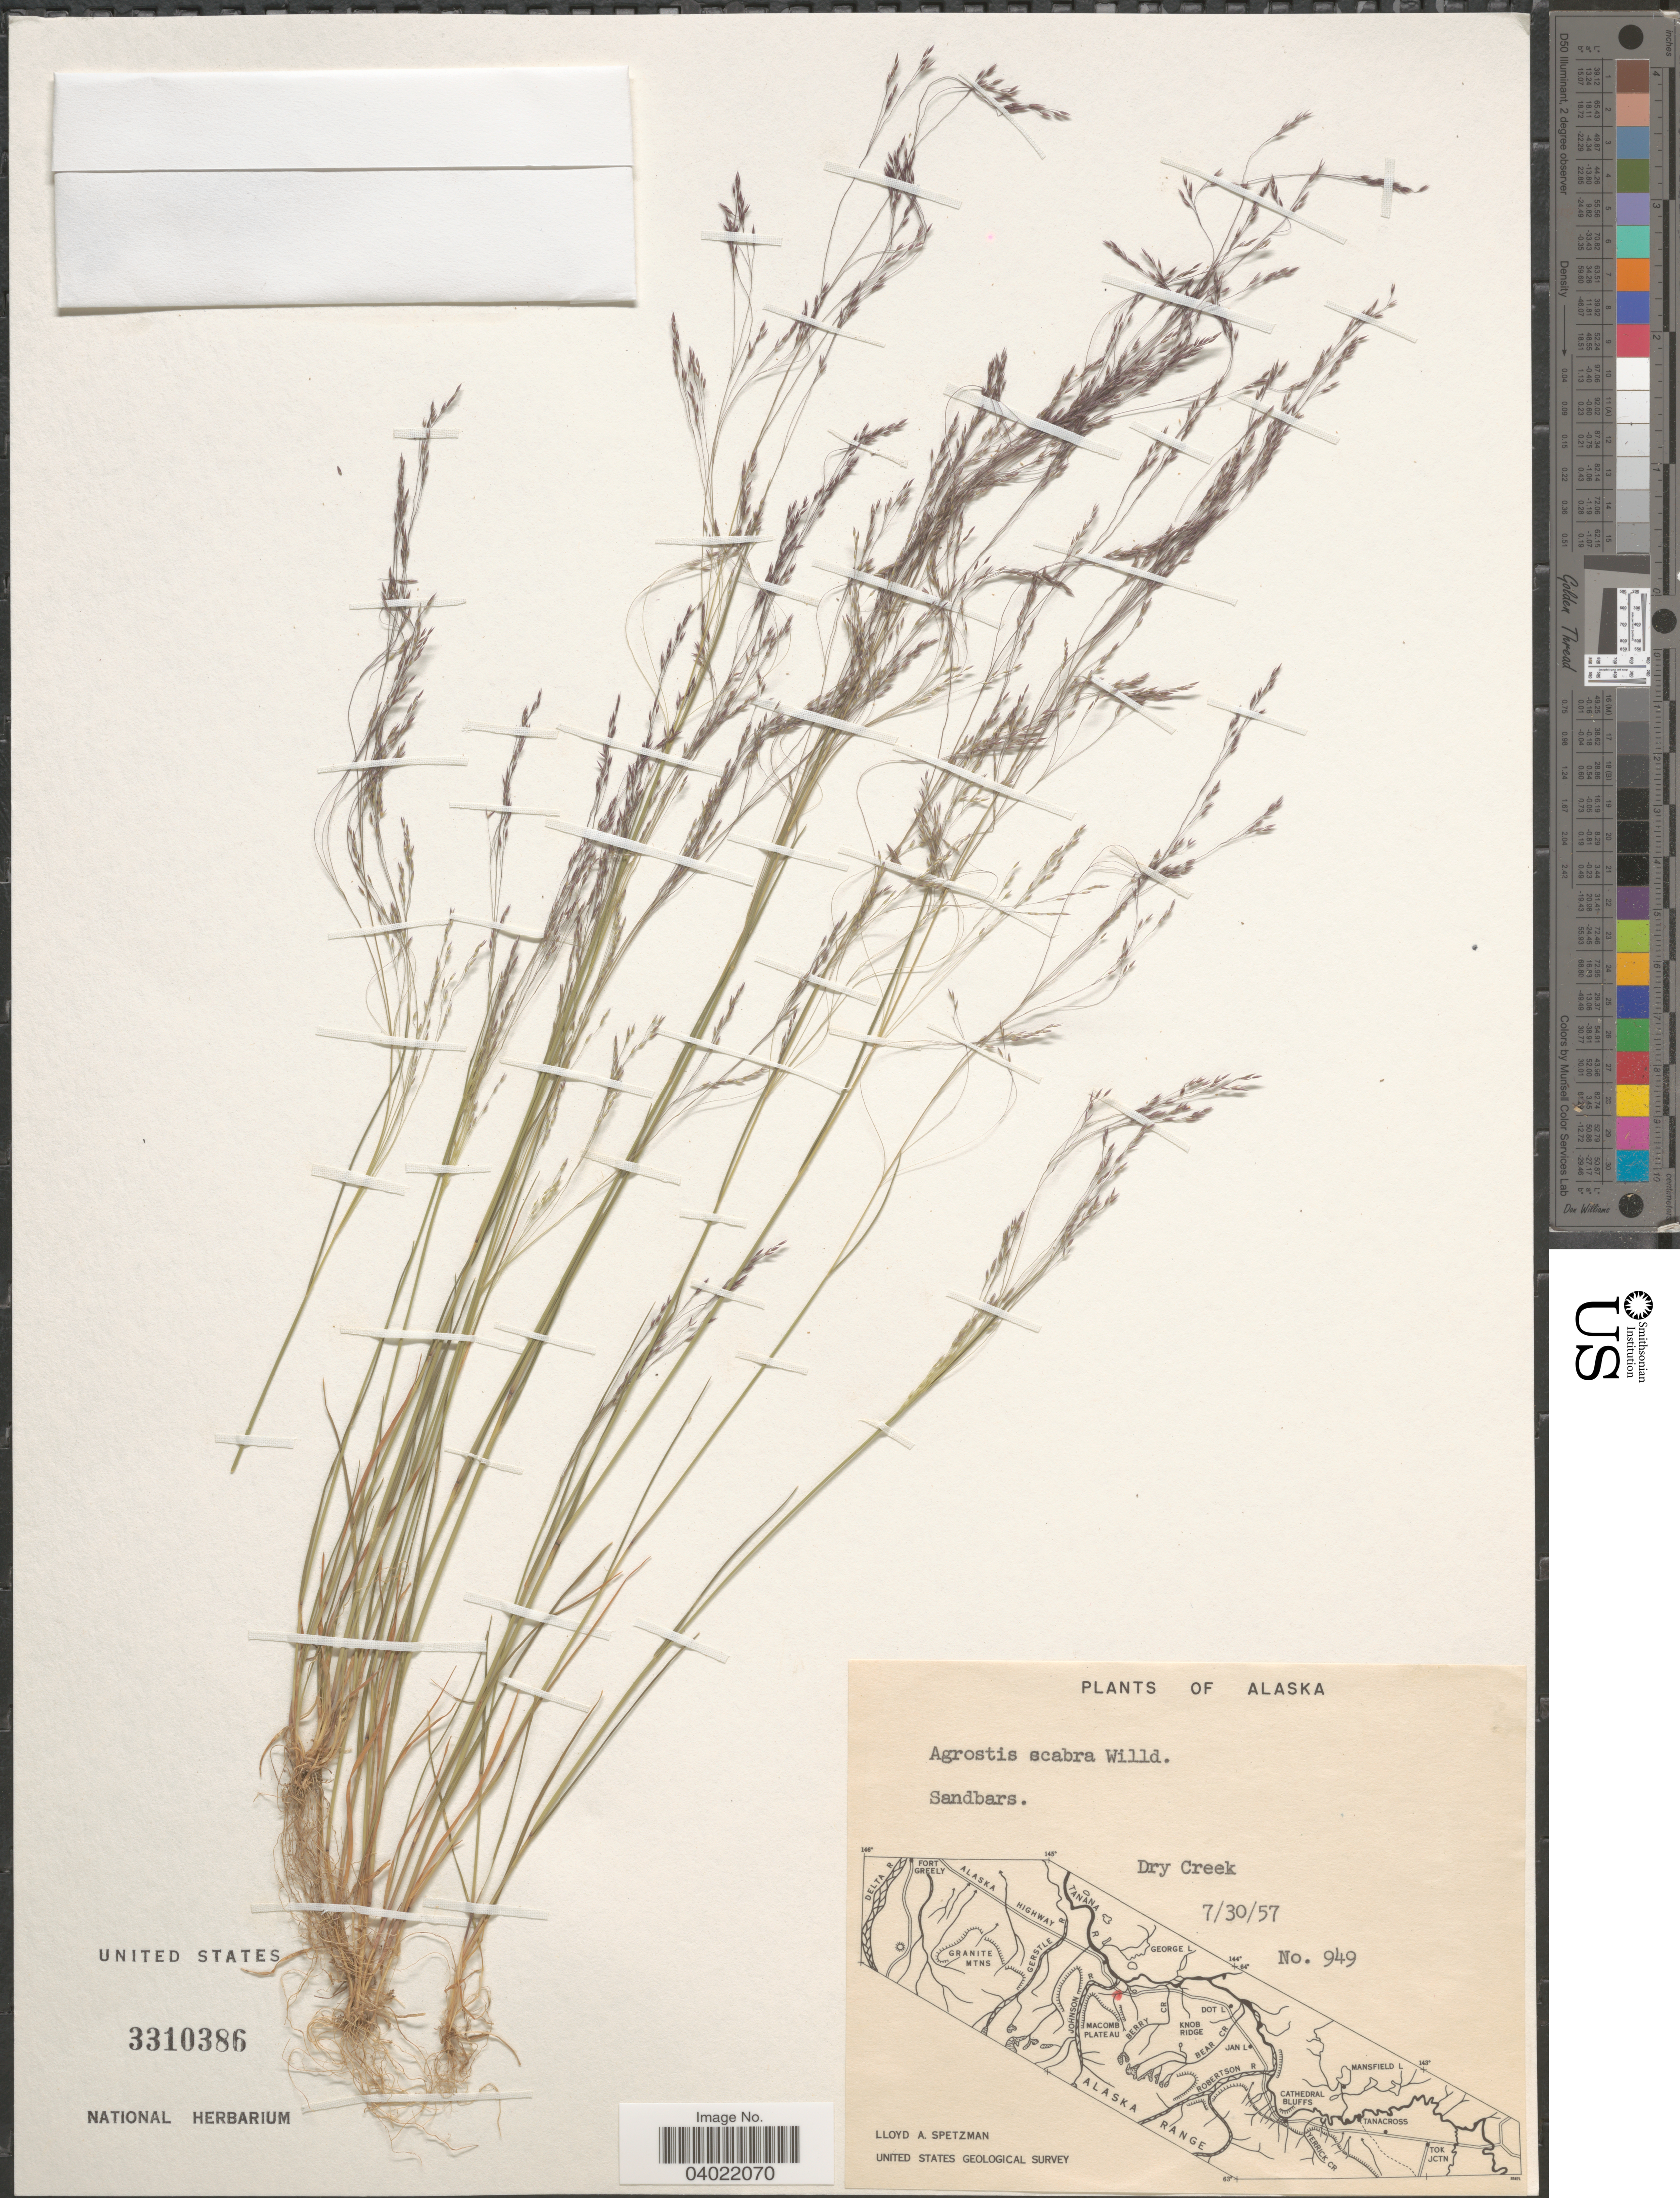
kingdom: Plantae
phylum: Tracheophyta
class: Liliopsida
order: Poales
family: Poaceae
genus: Agrostis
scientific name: Agrostis scabra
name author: Willd.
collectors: L. Spetzman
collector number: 949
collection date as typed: Transcribed d/m/y: 30/7/57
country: United States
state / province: Alaska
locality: Dry Creek.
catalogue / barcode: US 3310386